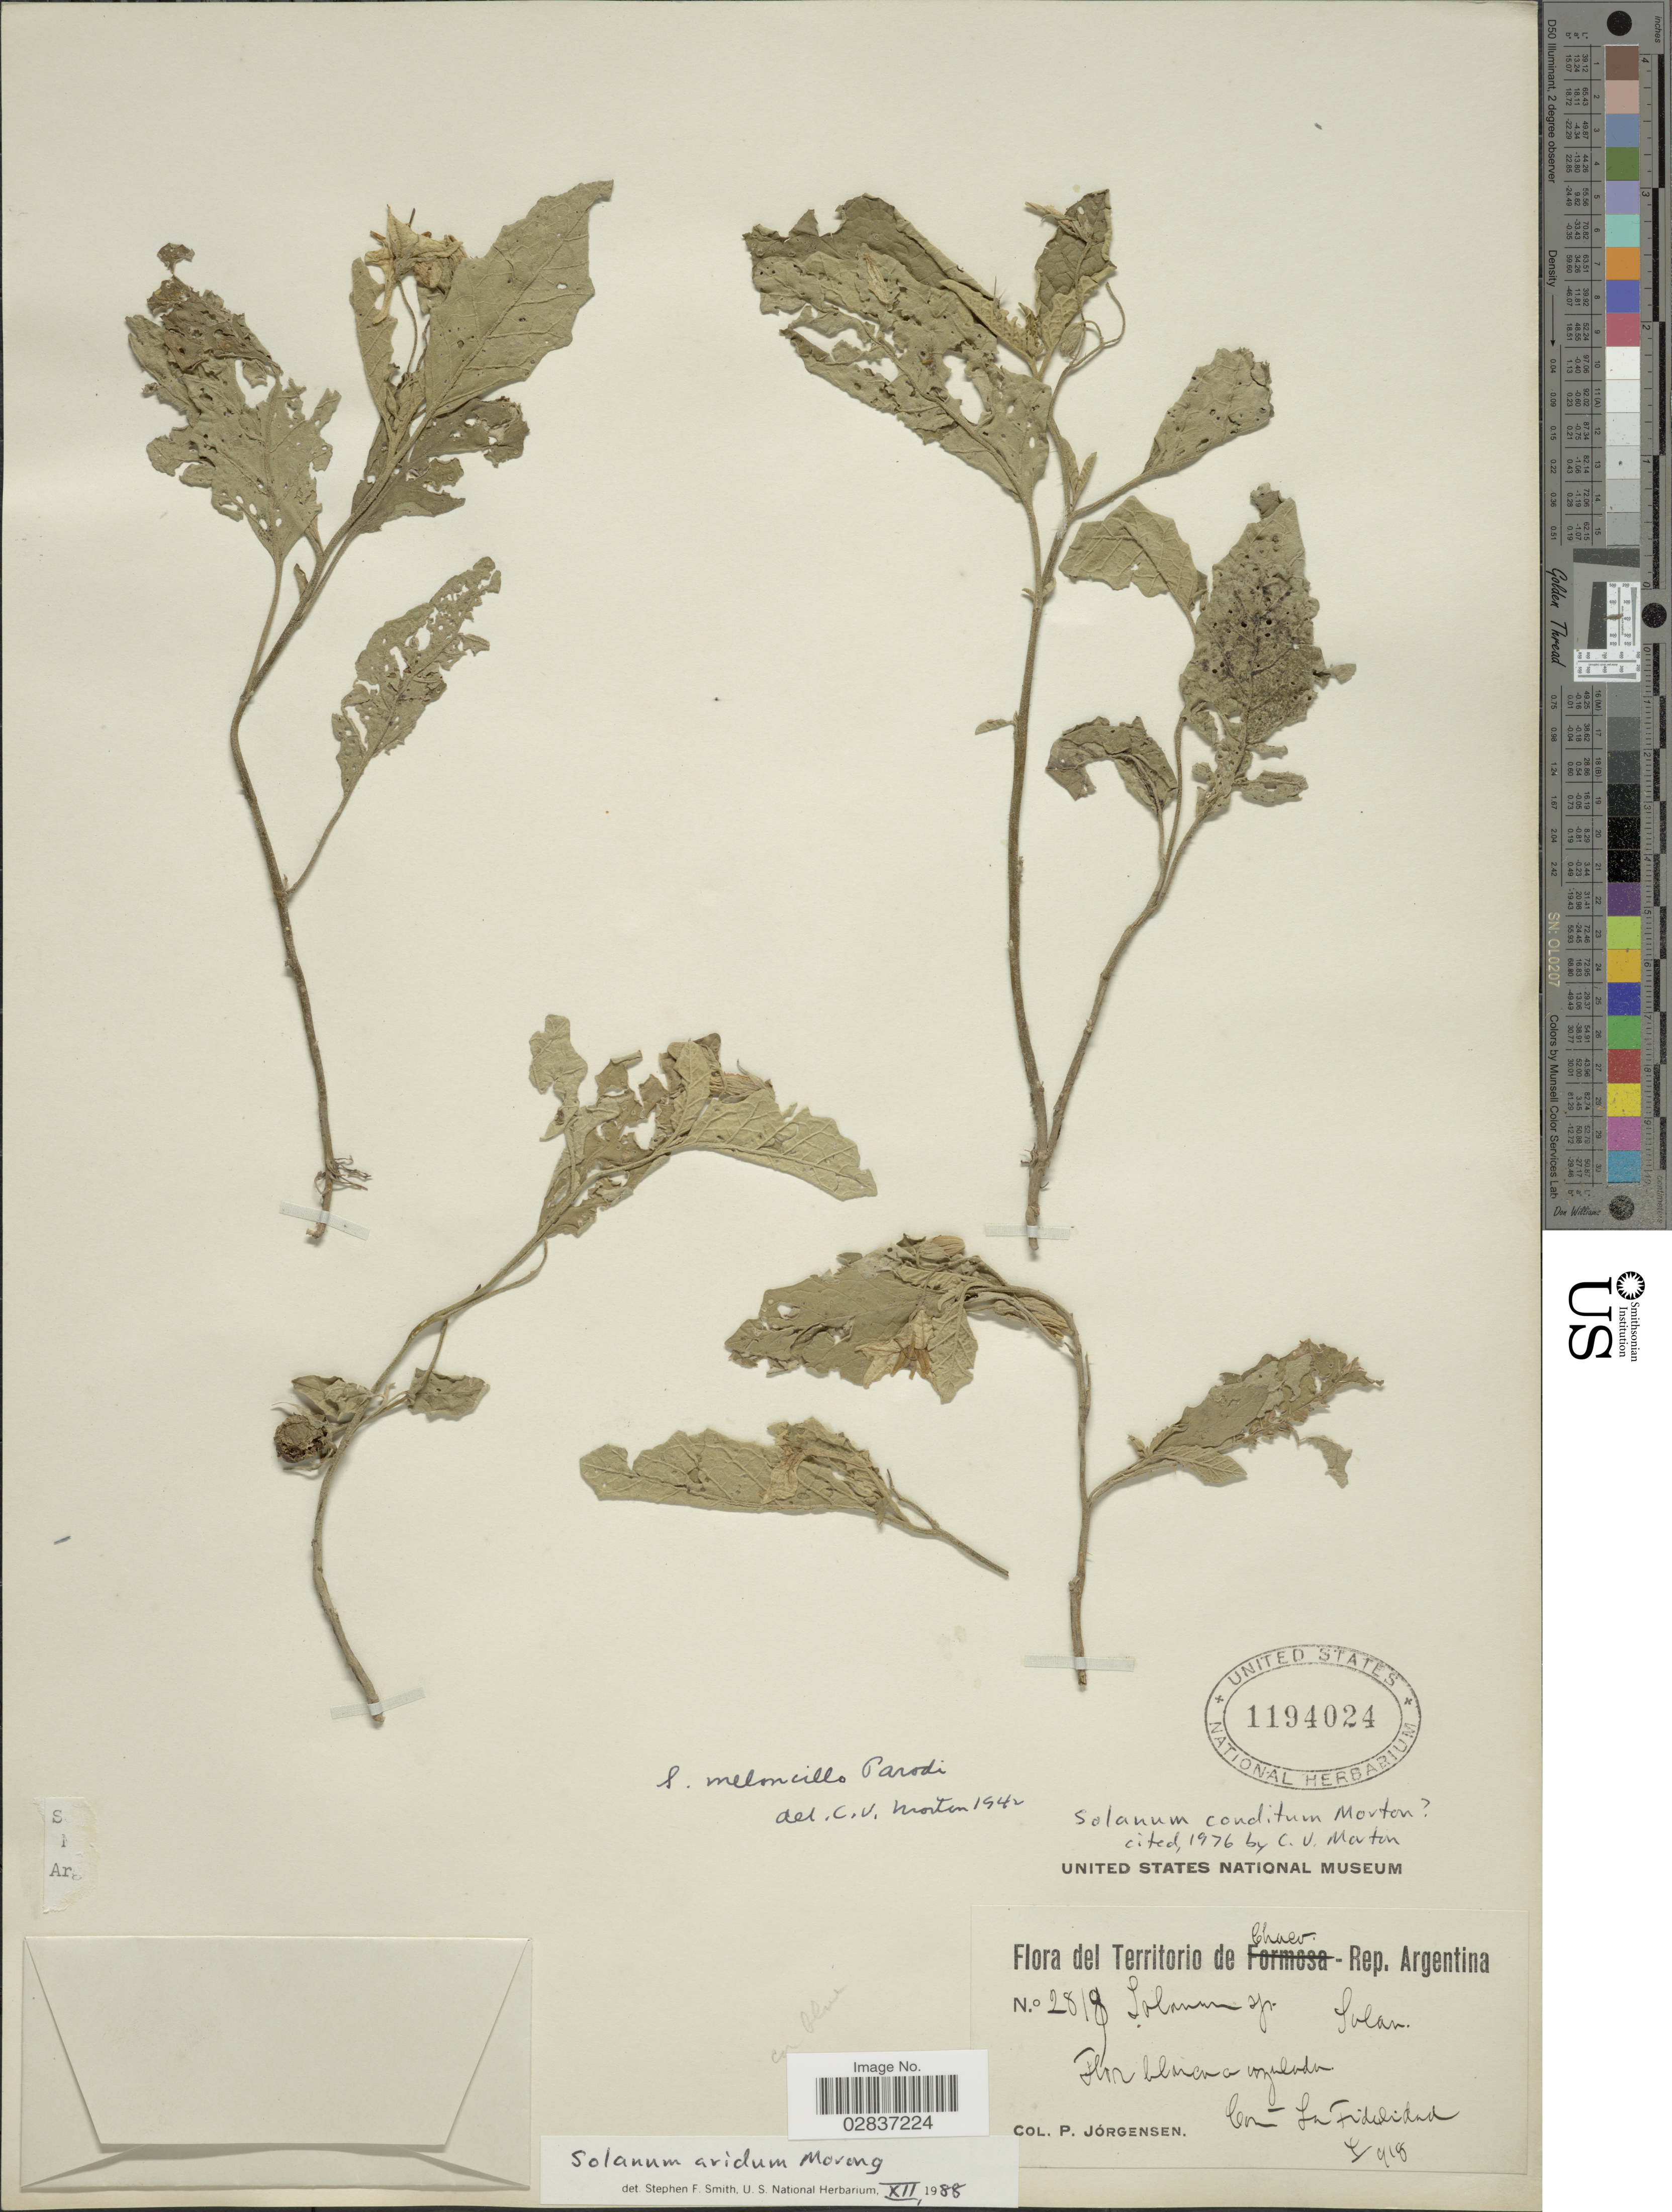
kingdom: Plantae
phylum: Tracheophyta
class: Magnoliopsida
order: Solanales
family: Solanaceae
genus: Solanum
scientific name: Solanum aridum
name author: Morong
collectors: P. Jörgensen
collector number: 2818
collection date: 1918-04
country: Argentina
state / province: Chaco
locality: Territorio de Choco, Comun La Fidalidad.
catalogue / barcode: US 1194024